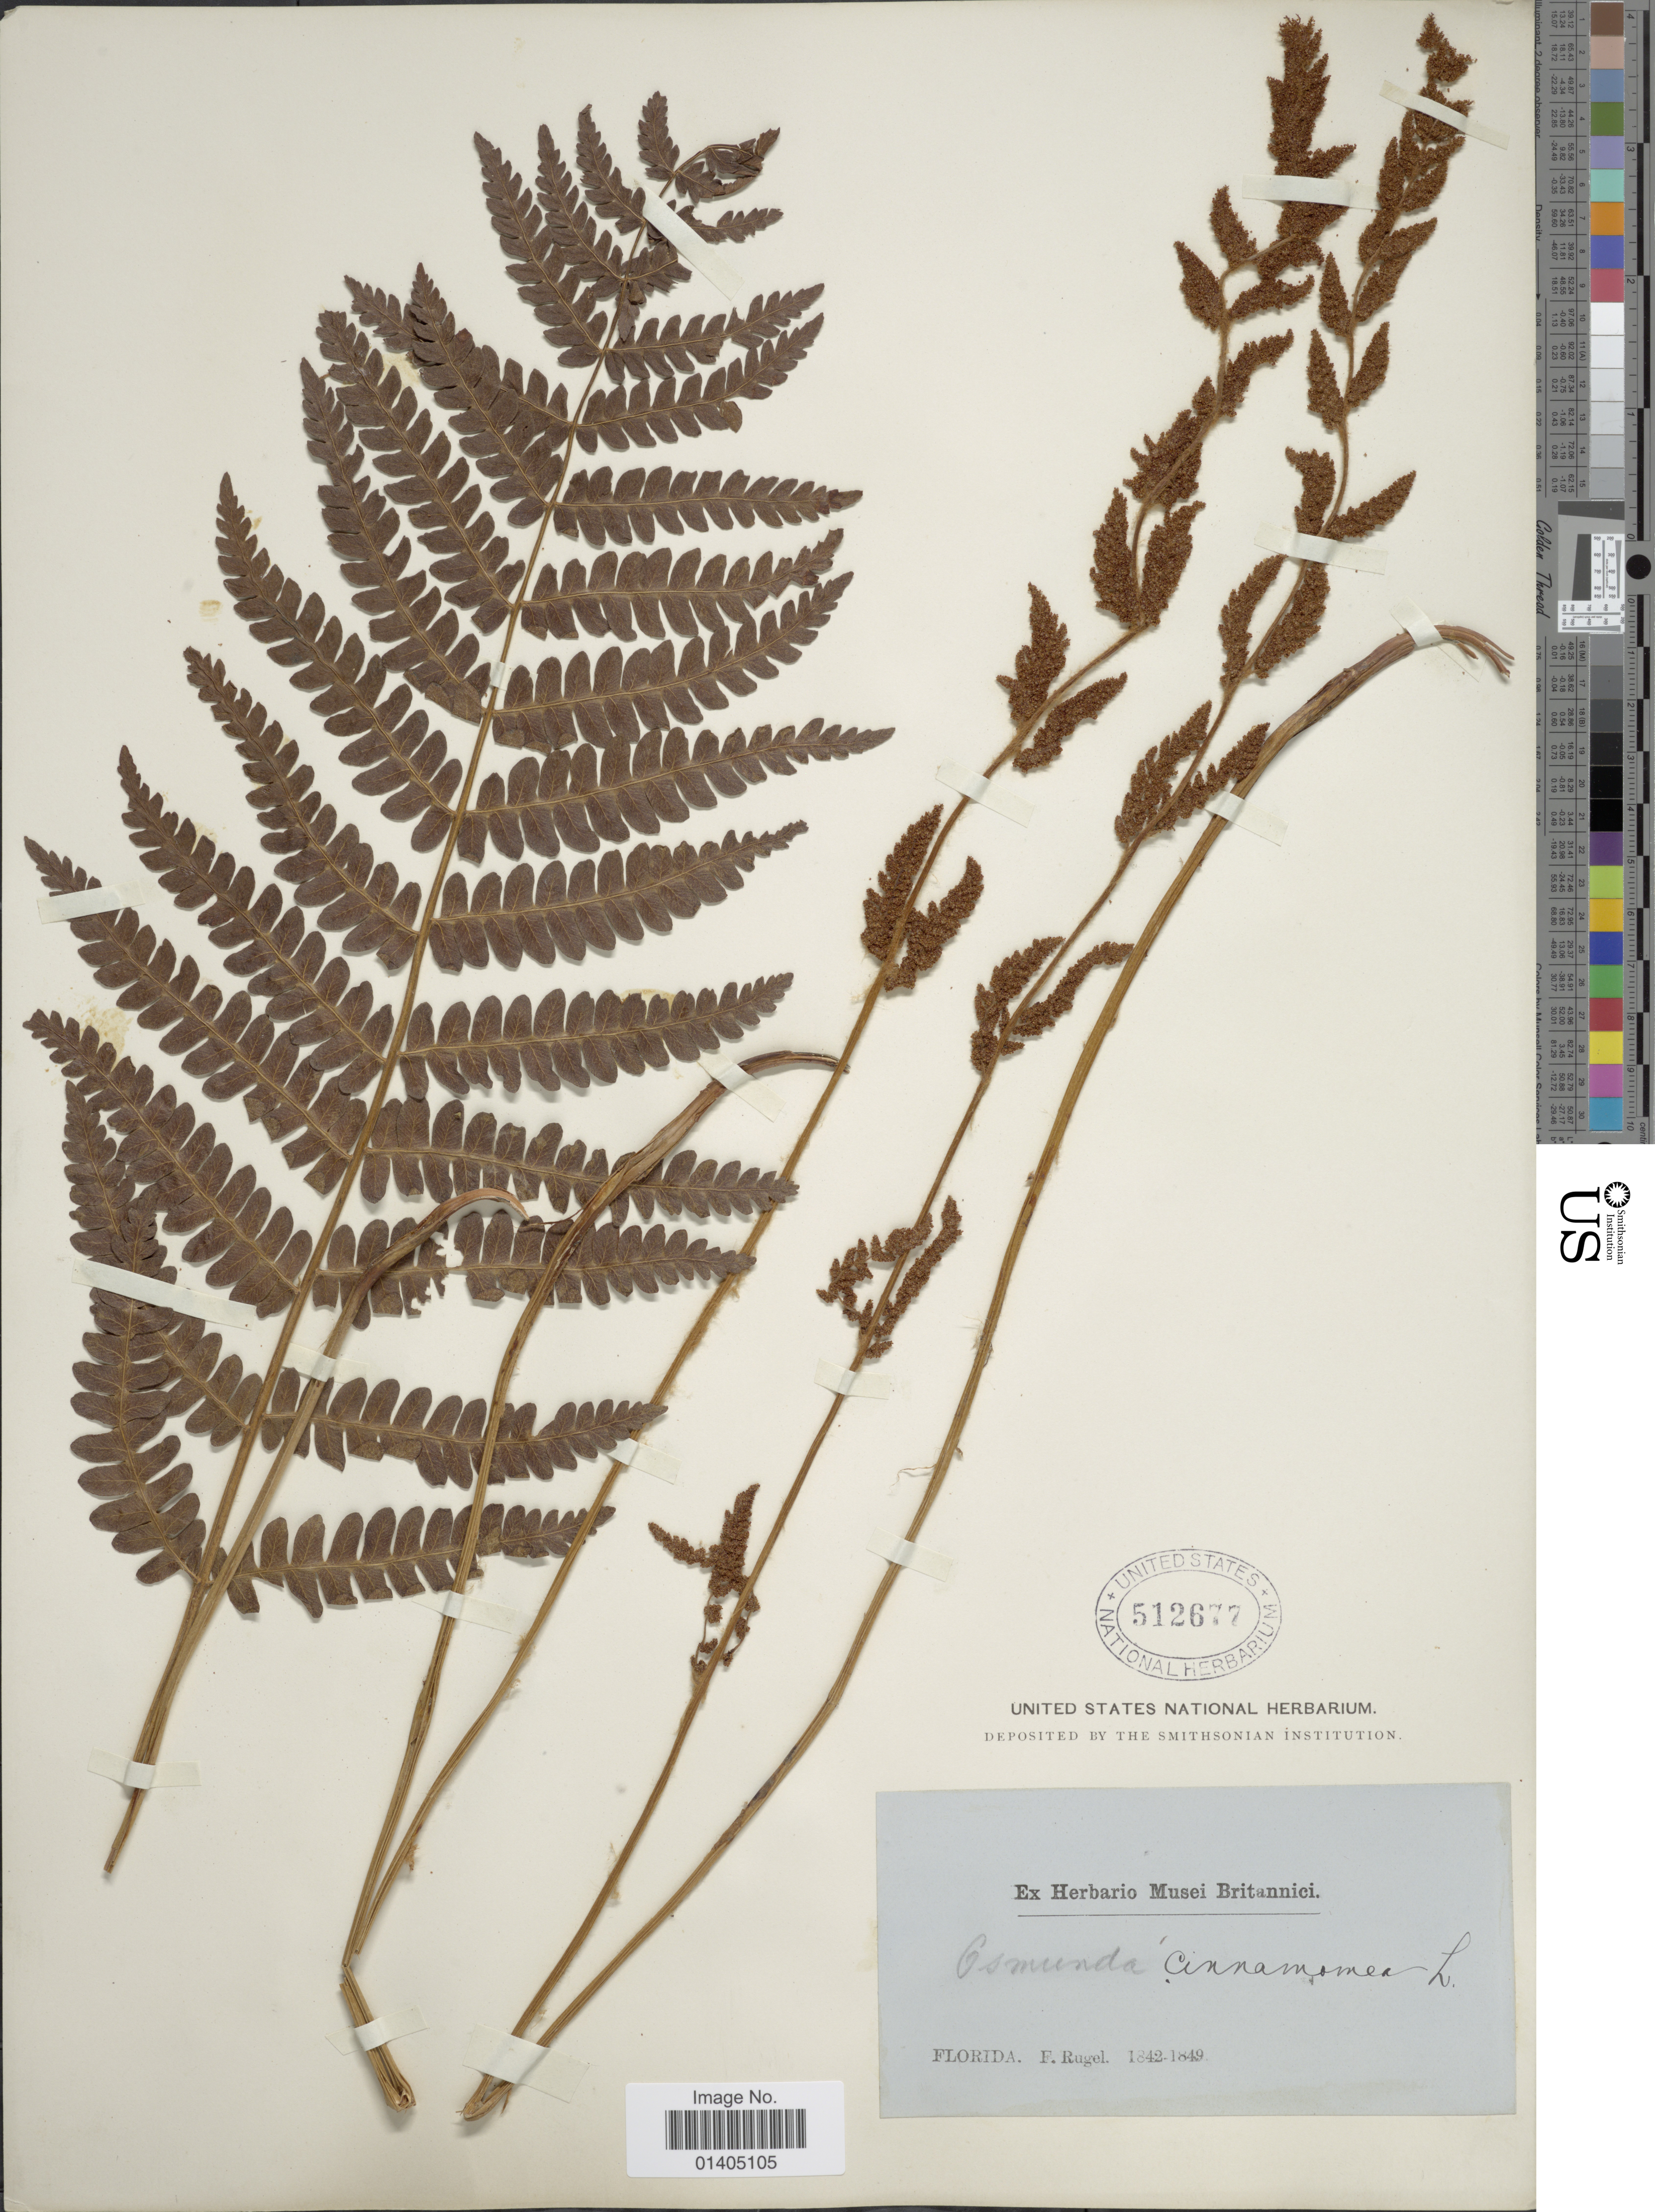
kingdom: Plantae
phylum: Tracheophyta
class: Polypodiopsida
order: Osmundales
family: Osmundaceae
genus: Osmundastrum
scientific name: Osmundastrum cinnamomeum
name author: (L.) C. Presl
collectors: F. Rugel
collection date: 1842/1849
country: United States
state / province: Florida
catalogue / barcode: US 512677